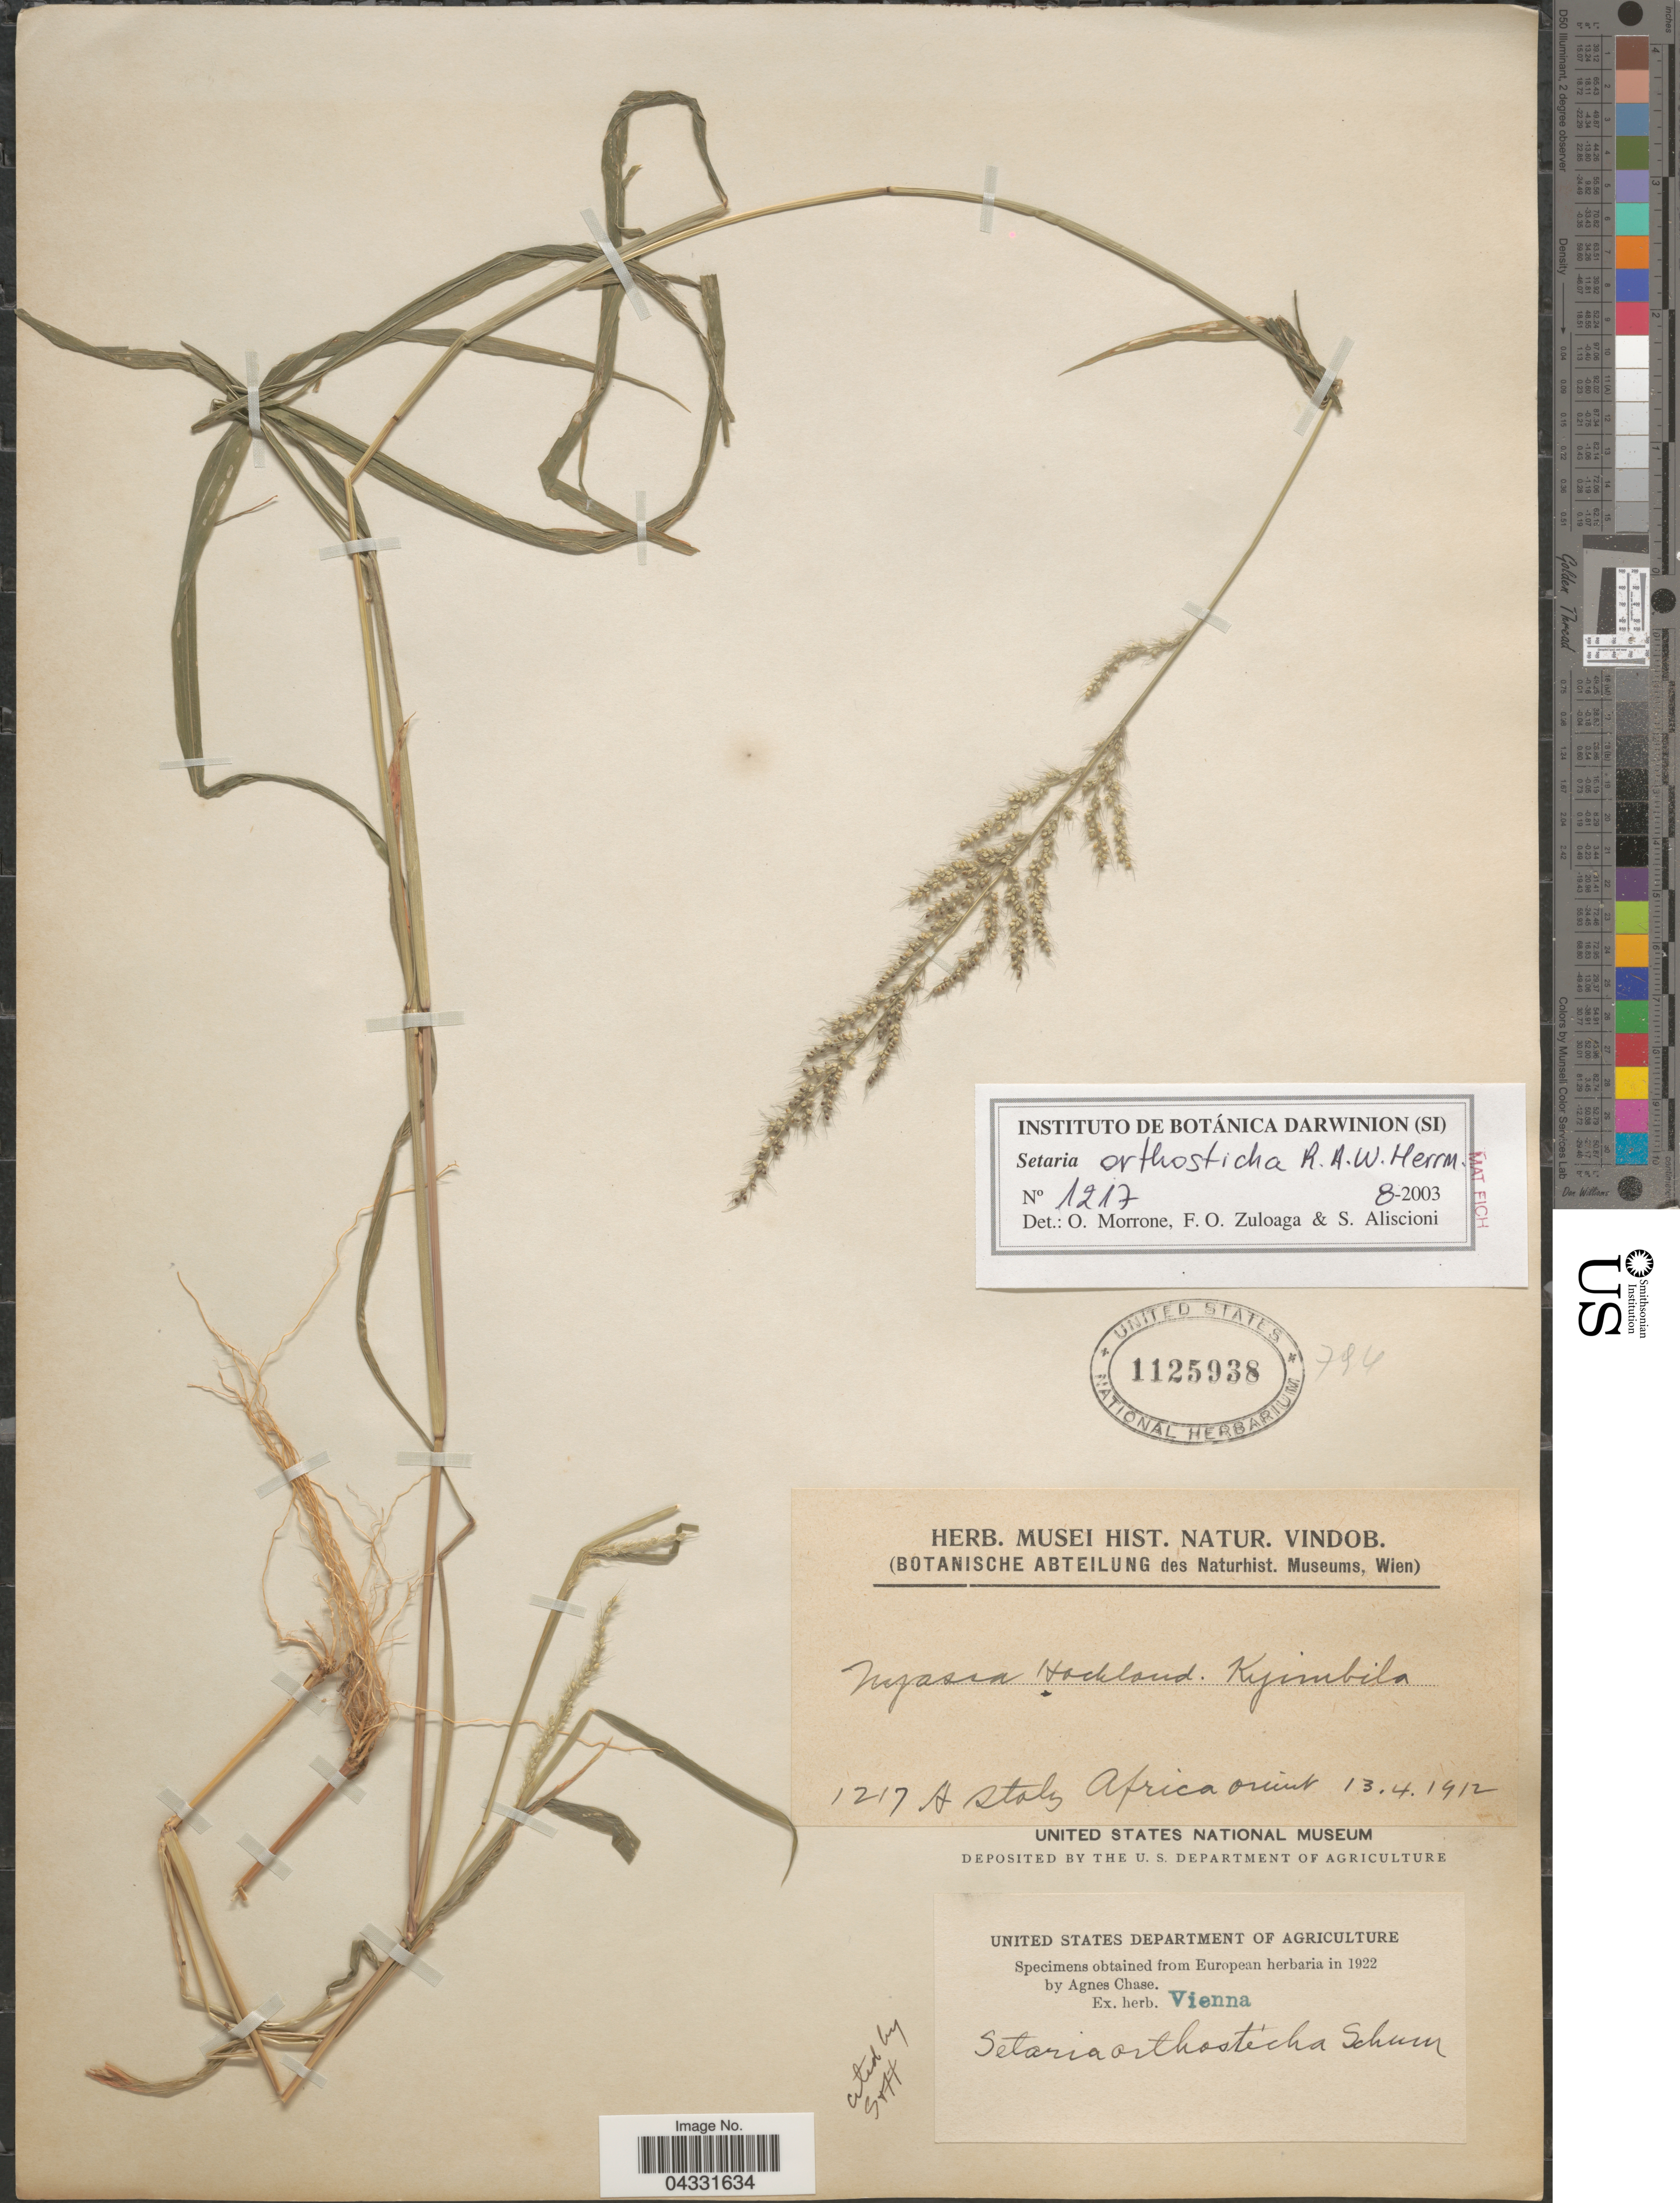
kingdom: Plantae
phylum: Tracheophyta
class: Liliopsida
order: Poales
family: Poaceae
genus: Setaria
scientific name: Setaria orthosticha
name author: R.A.W. Herrm.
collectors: A. Stolz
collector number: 1217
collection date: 1912-04-13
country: Malawi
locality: Nyassa Hochland Kyimbila. Africa orient.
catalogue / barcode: US 1125938